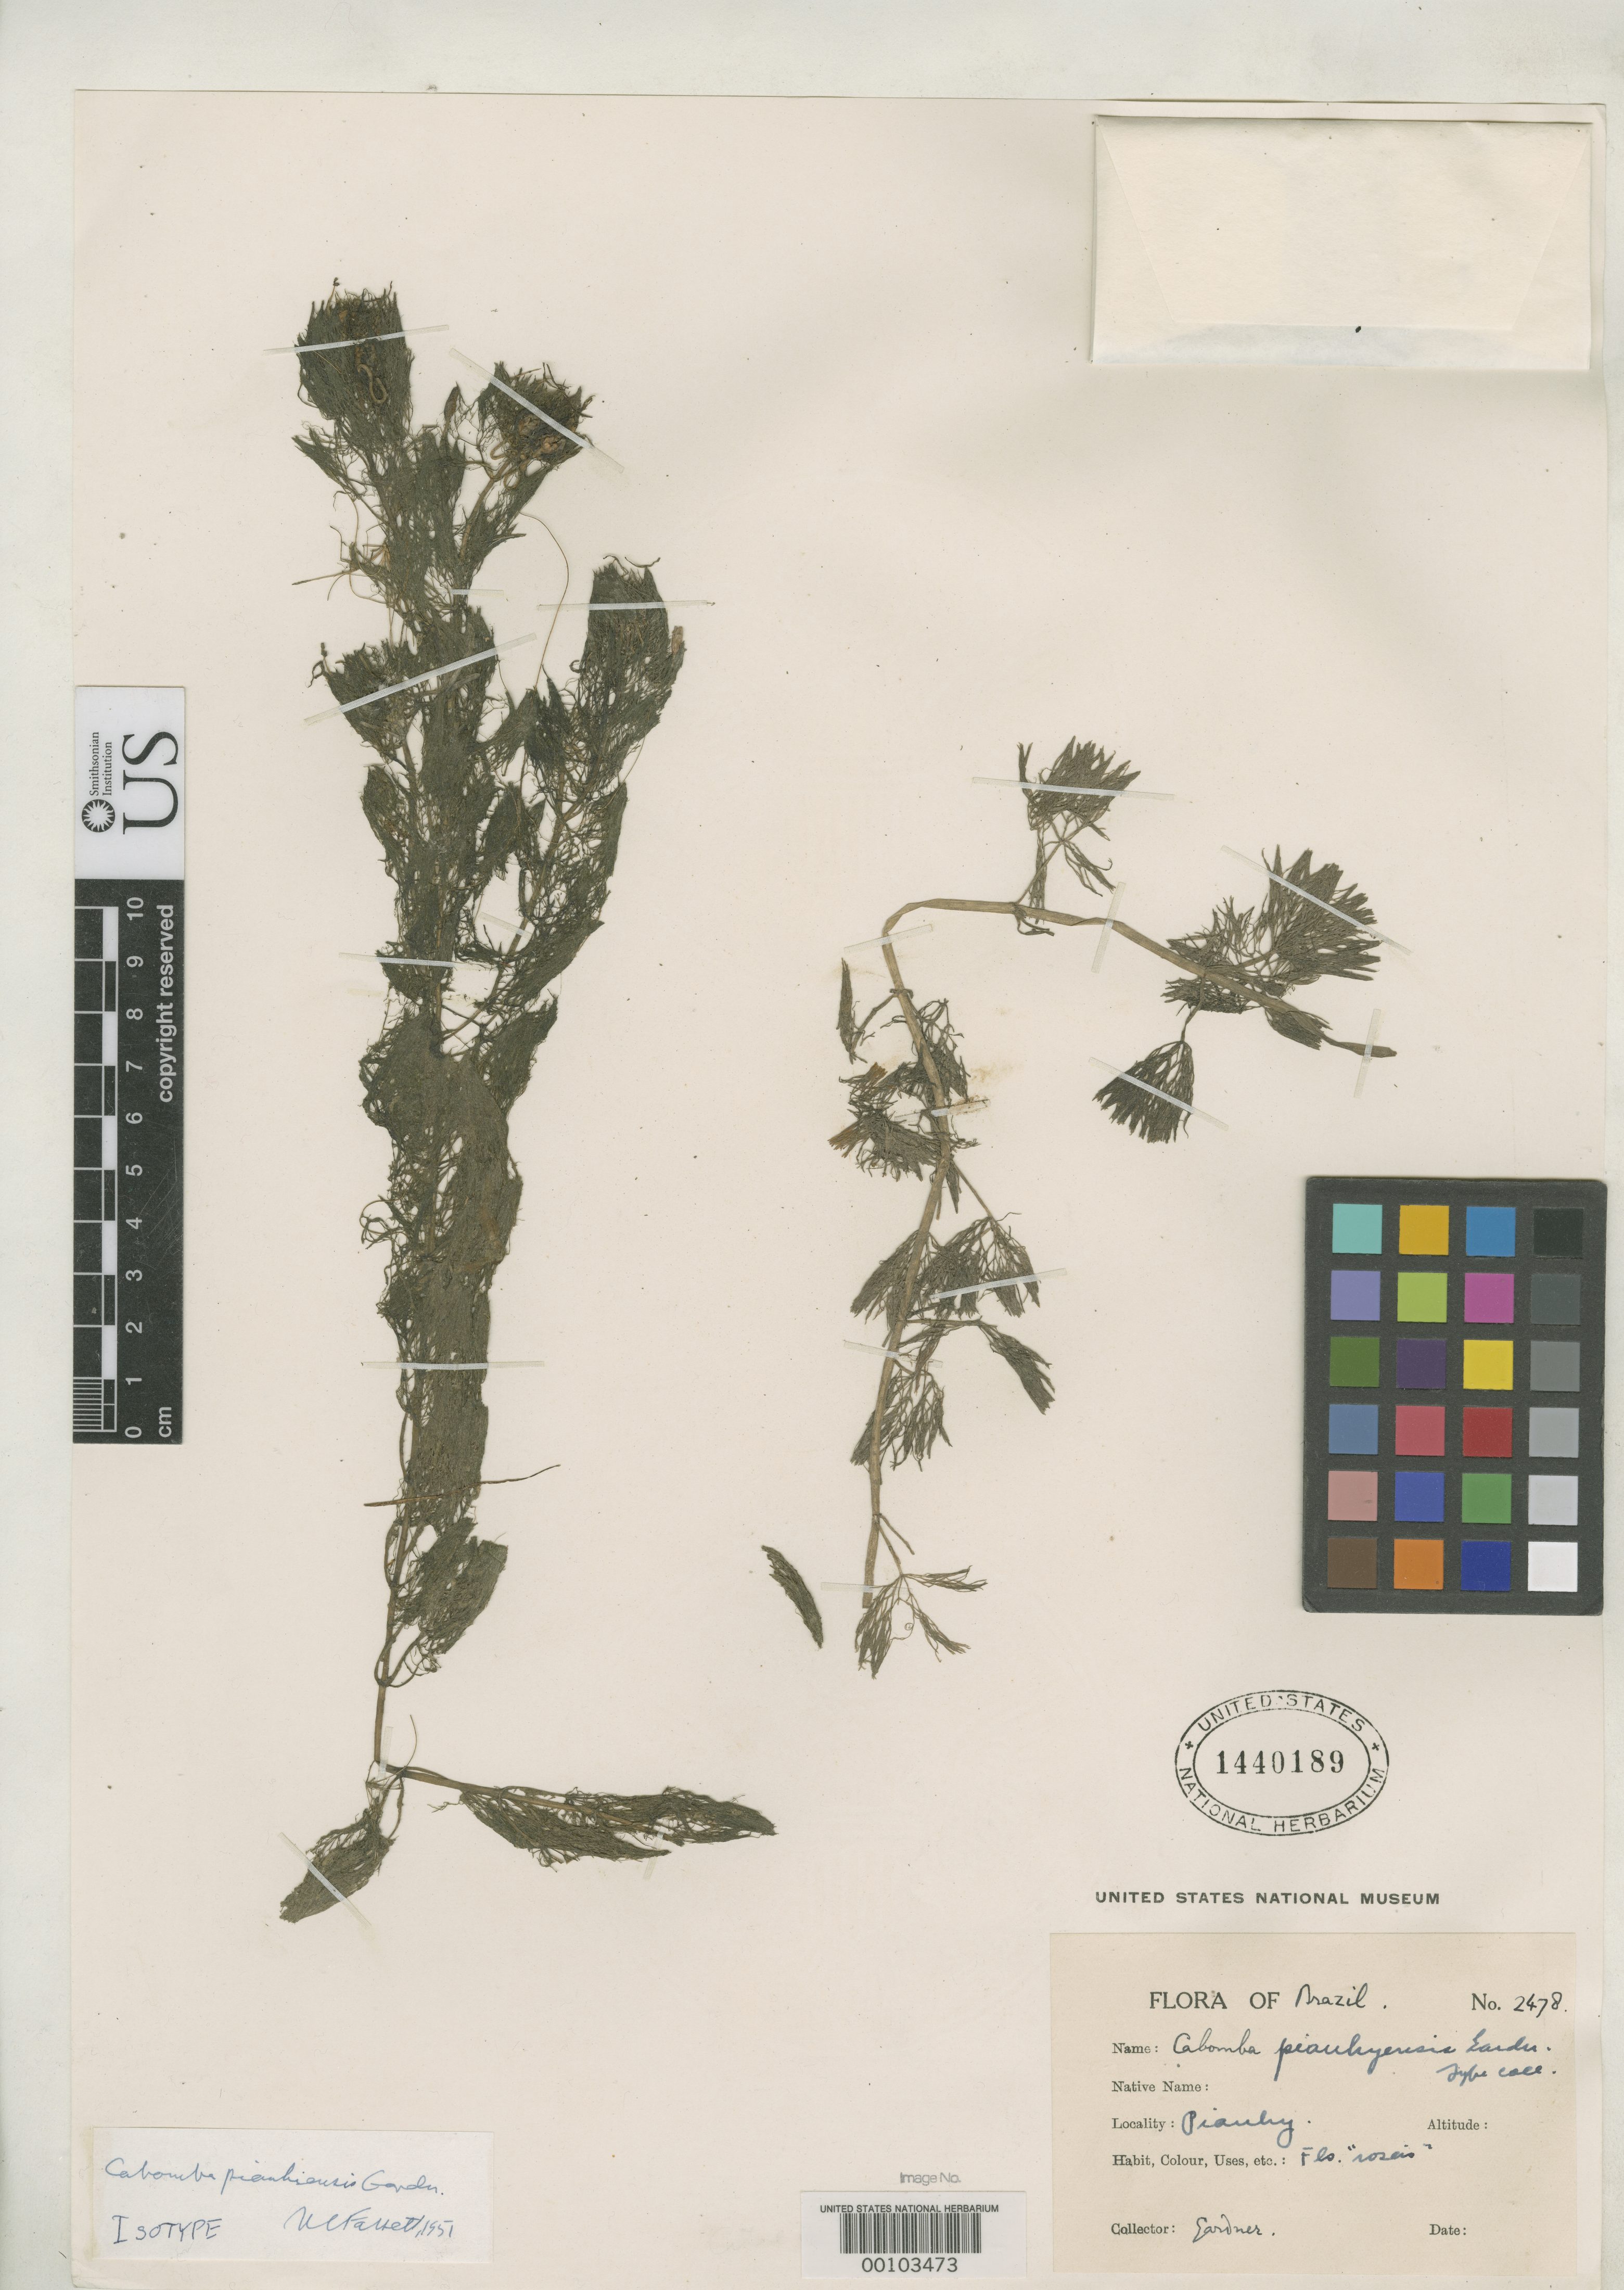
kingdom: Plantae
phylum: Tracheophyta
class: Magnoliopsida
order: Nymphaeales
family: Cabombaceae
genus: Cabomba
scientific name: Cabomba piauhyensis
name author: Gardner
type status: Isotype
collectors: G. Gardner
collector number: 2478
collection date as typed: Jul 1839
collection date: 1839-07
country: Brazil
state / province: Piauí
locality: Algadoes.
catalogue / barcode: US 1440189